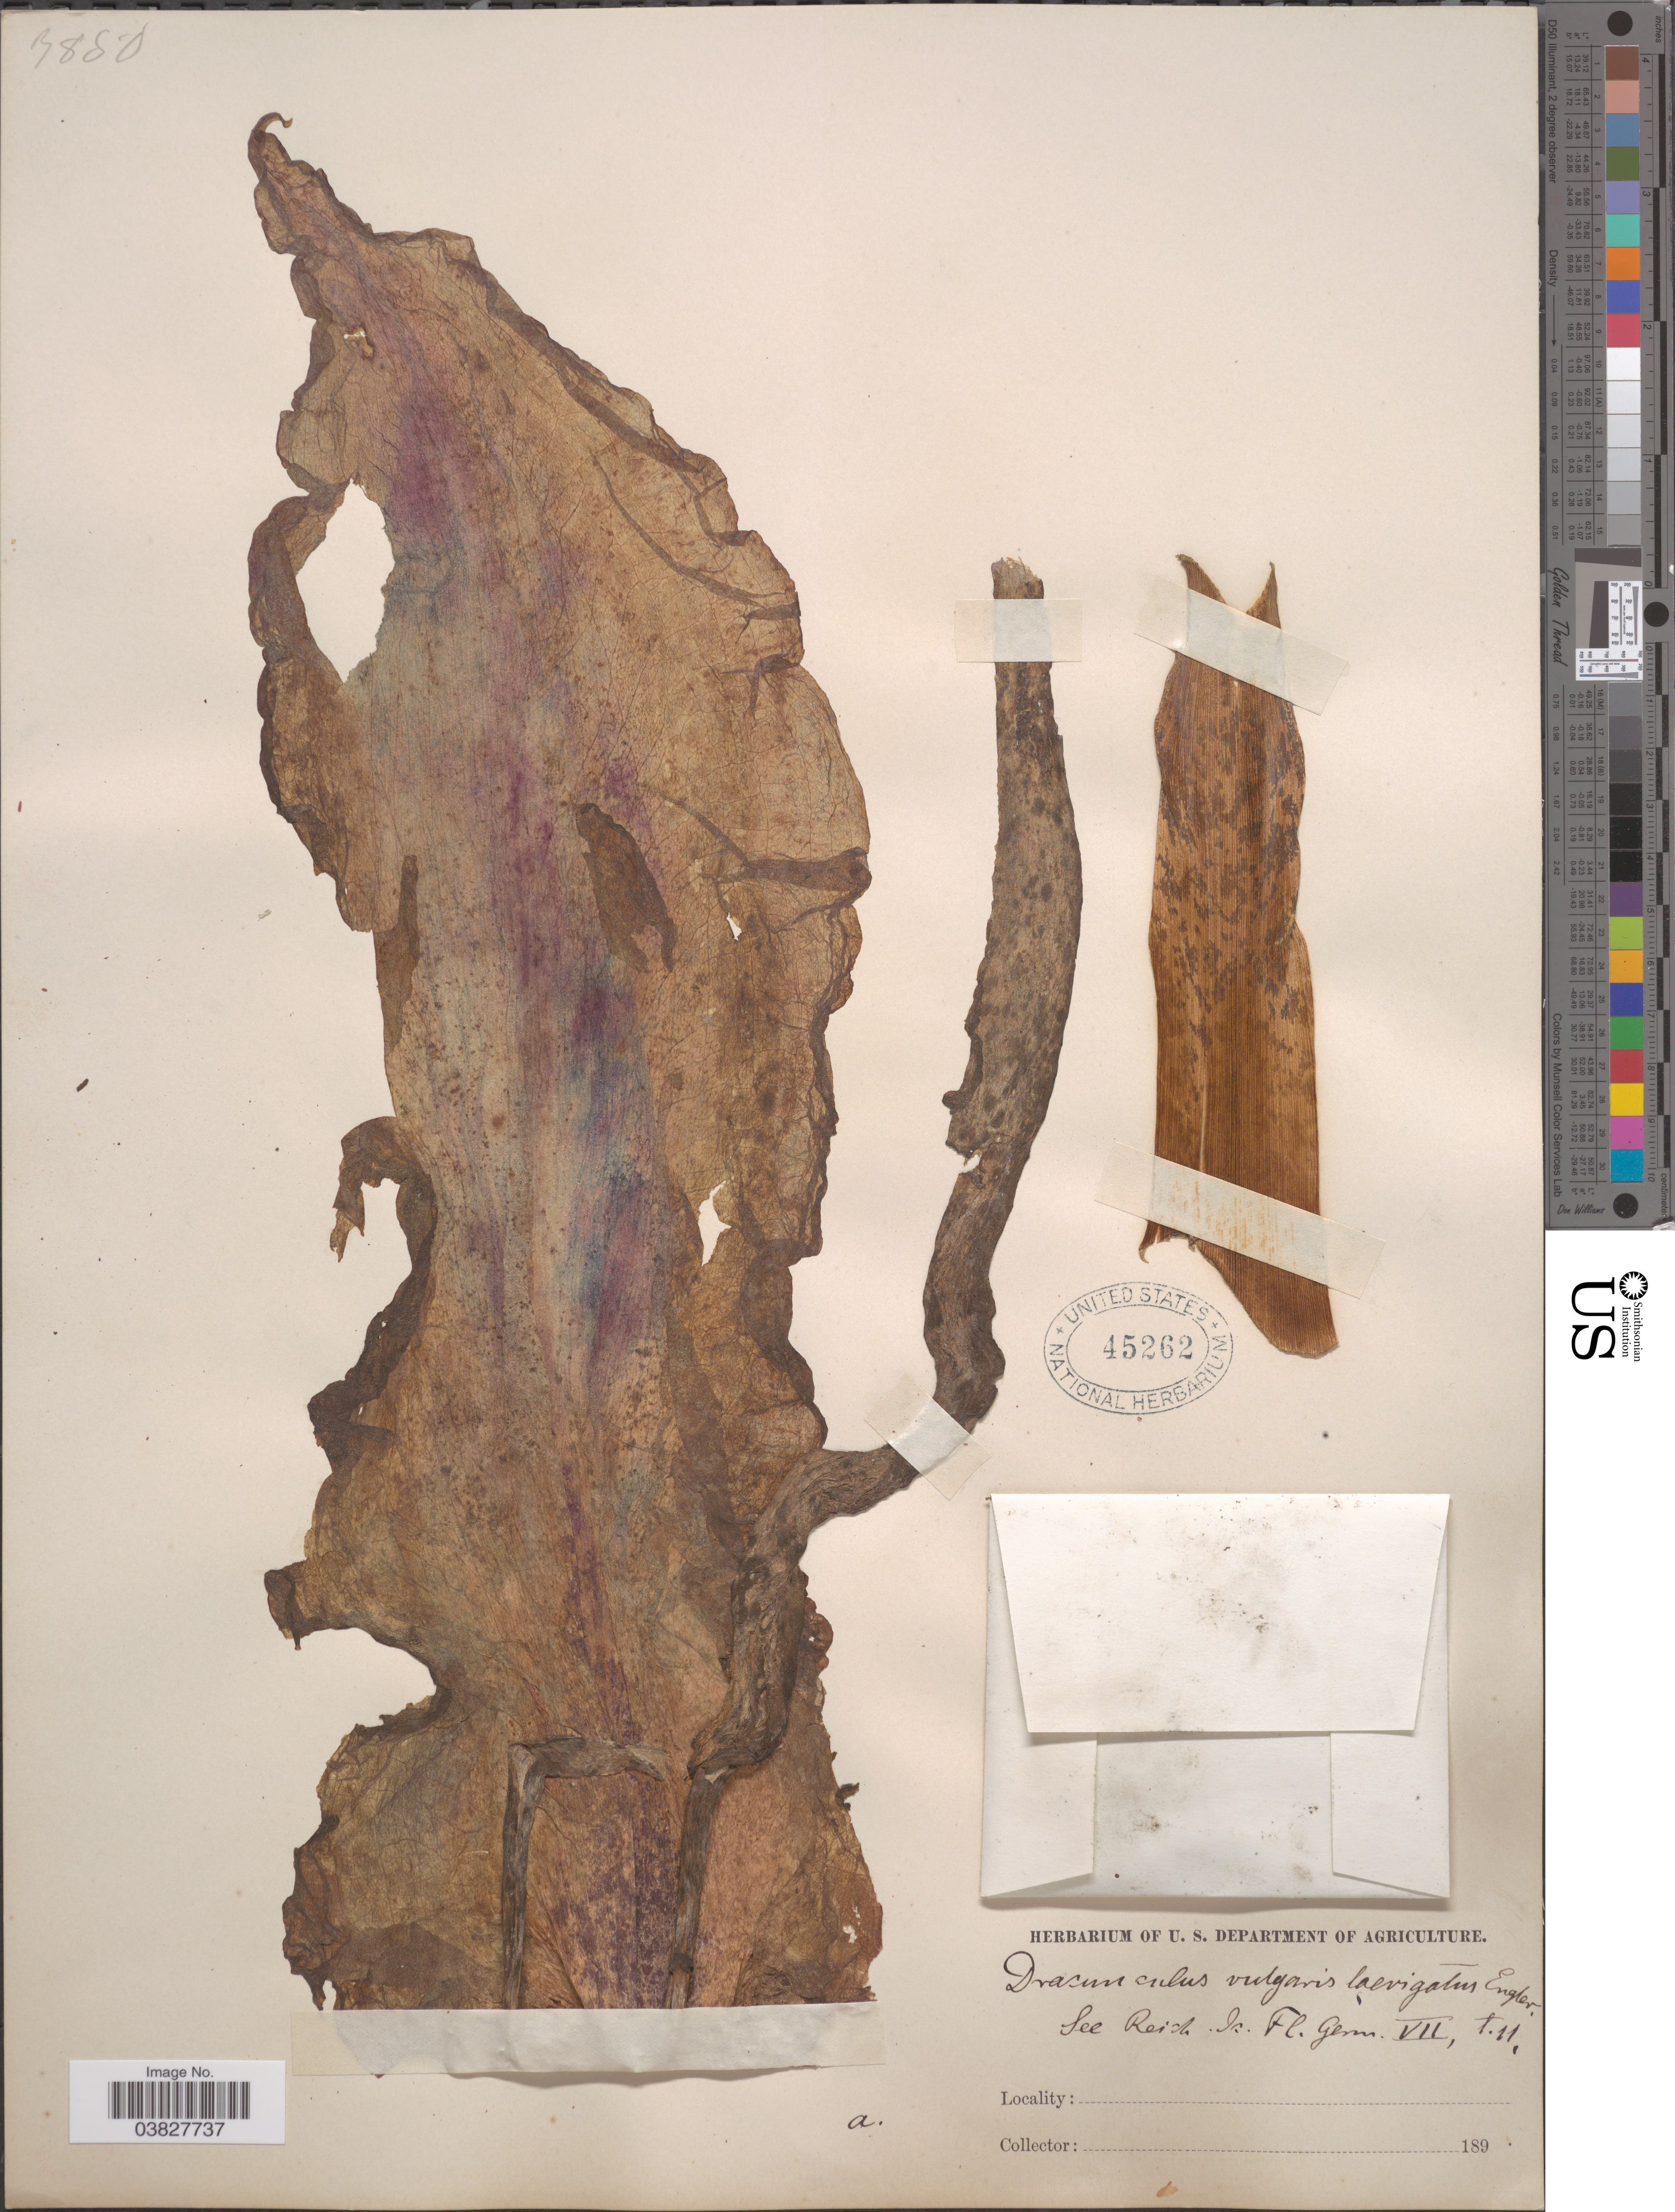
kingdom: Plantae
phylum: Tracheophyta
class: Liliopsida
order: Alismatales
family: Araceae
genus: Dracunculus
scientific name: Dracunculus vulgaris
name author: Schott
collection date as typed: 189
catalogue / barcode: US 45262